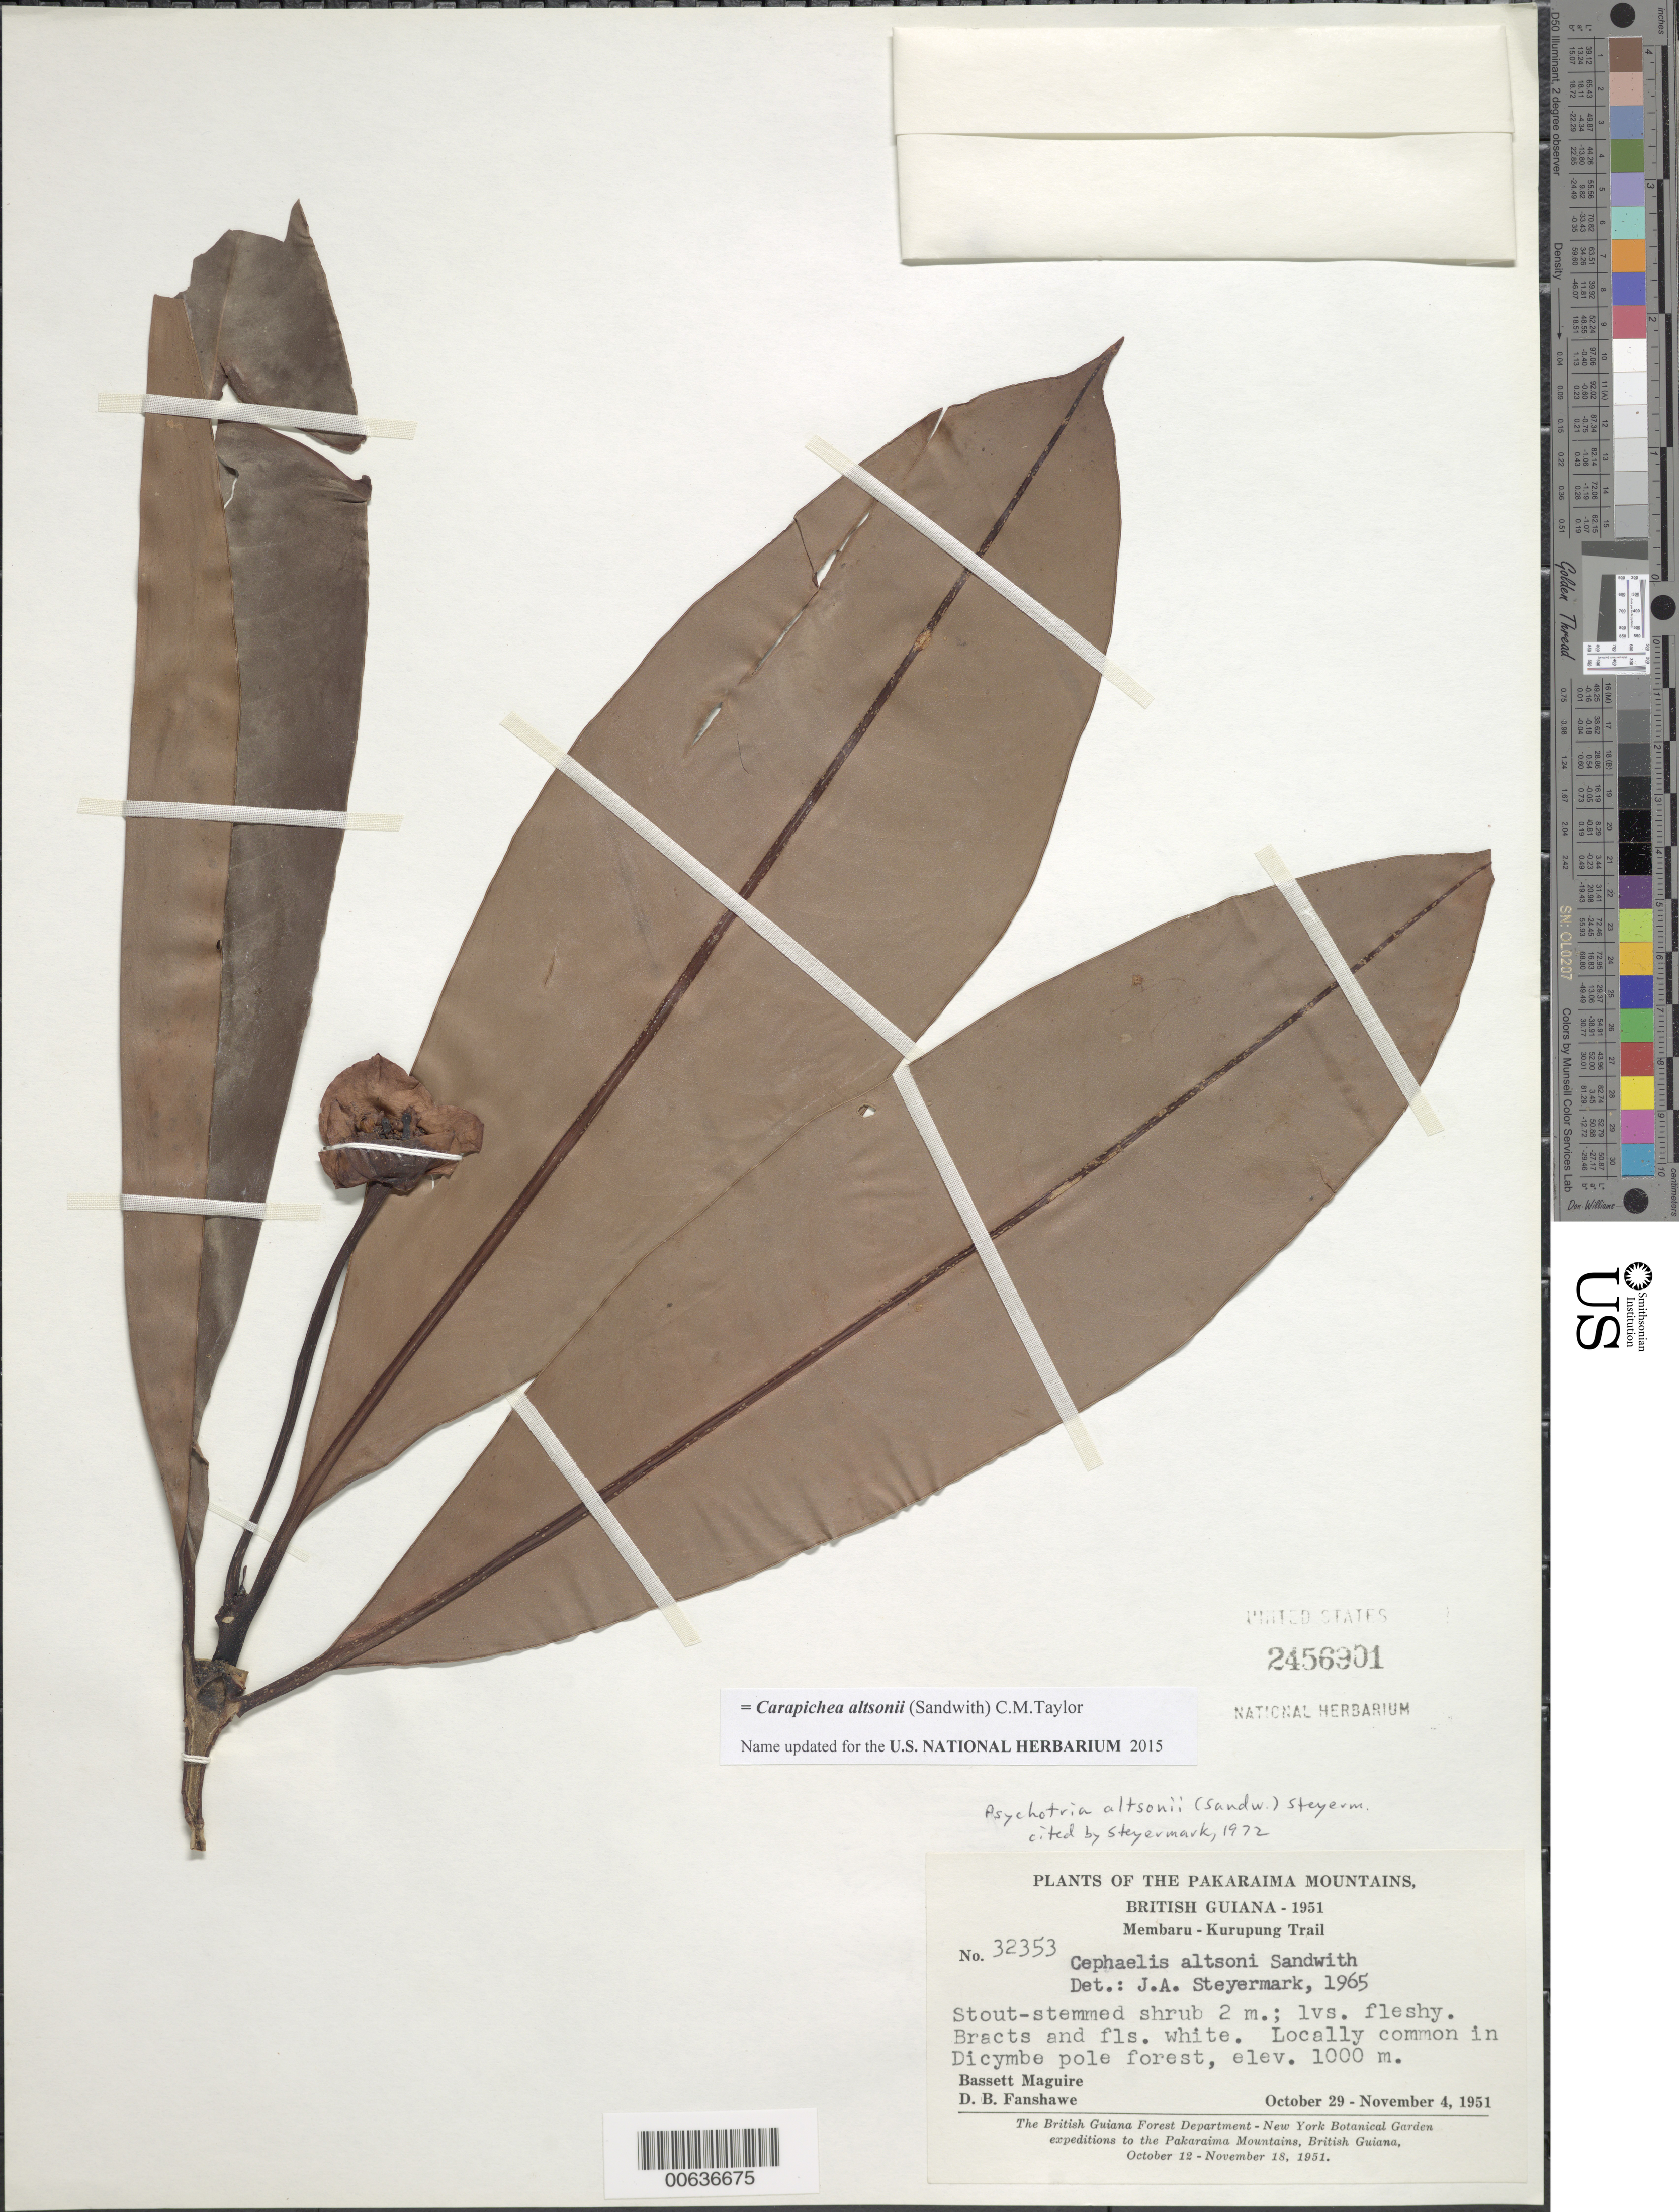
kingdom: Plantae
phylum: Tracheophyta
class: Magnoliopsida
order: Gentianales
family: Rubiaceae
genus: Psychotria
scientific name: Psychotria altsonii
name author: (Sandwith) Steyerm.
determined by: Steyermark, Julian A., (VEN)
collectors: B. Maguire & D. B. Fanshawe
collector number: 32353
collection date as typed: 29-Oct-51 to 4-Nov-51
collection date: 1951-10-29/1951-11-04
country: Guyana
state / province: Cuyuni-Mazaruni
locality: Membaru-Kurupung Trail, Pakaraima Mts.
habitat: Dicymbe pole forest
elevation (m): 1000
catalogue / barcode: US 2456901